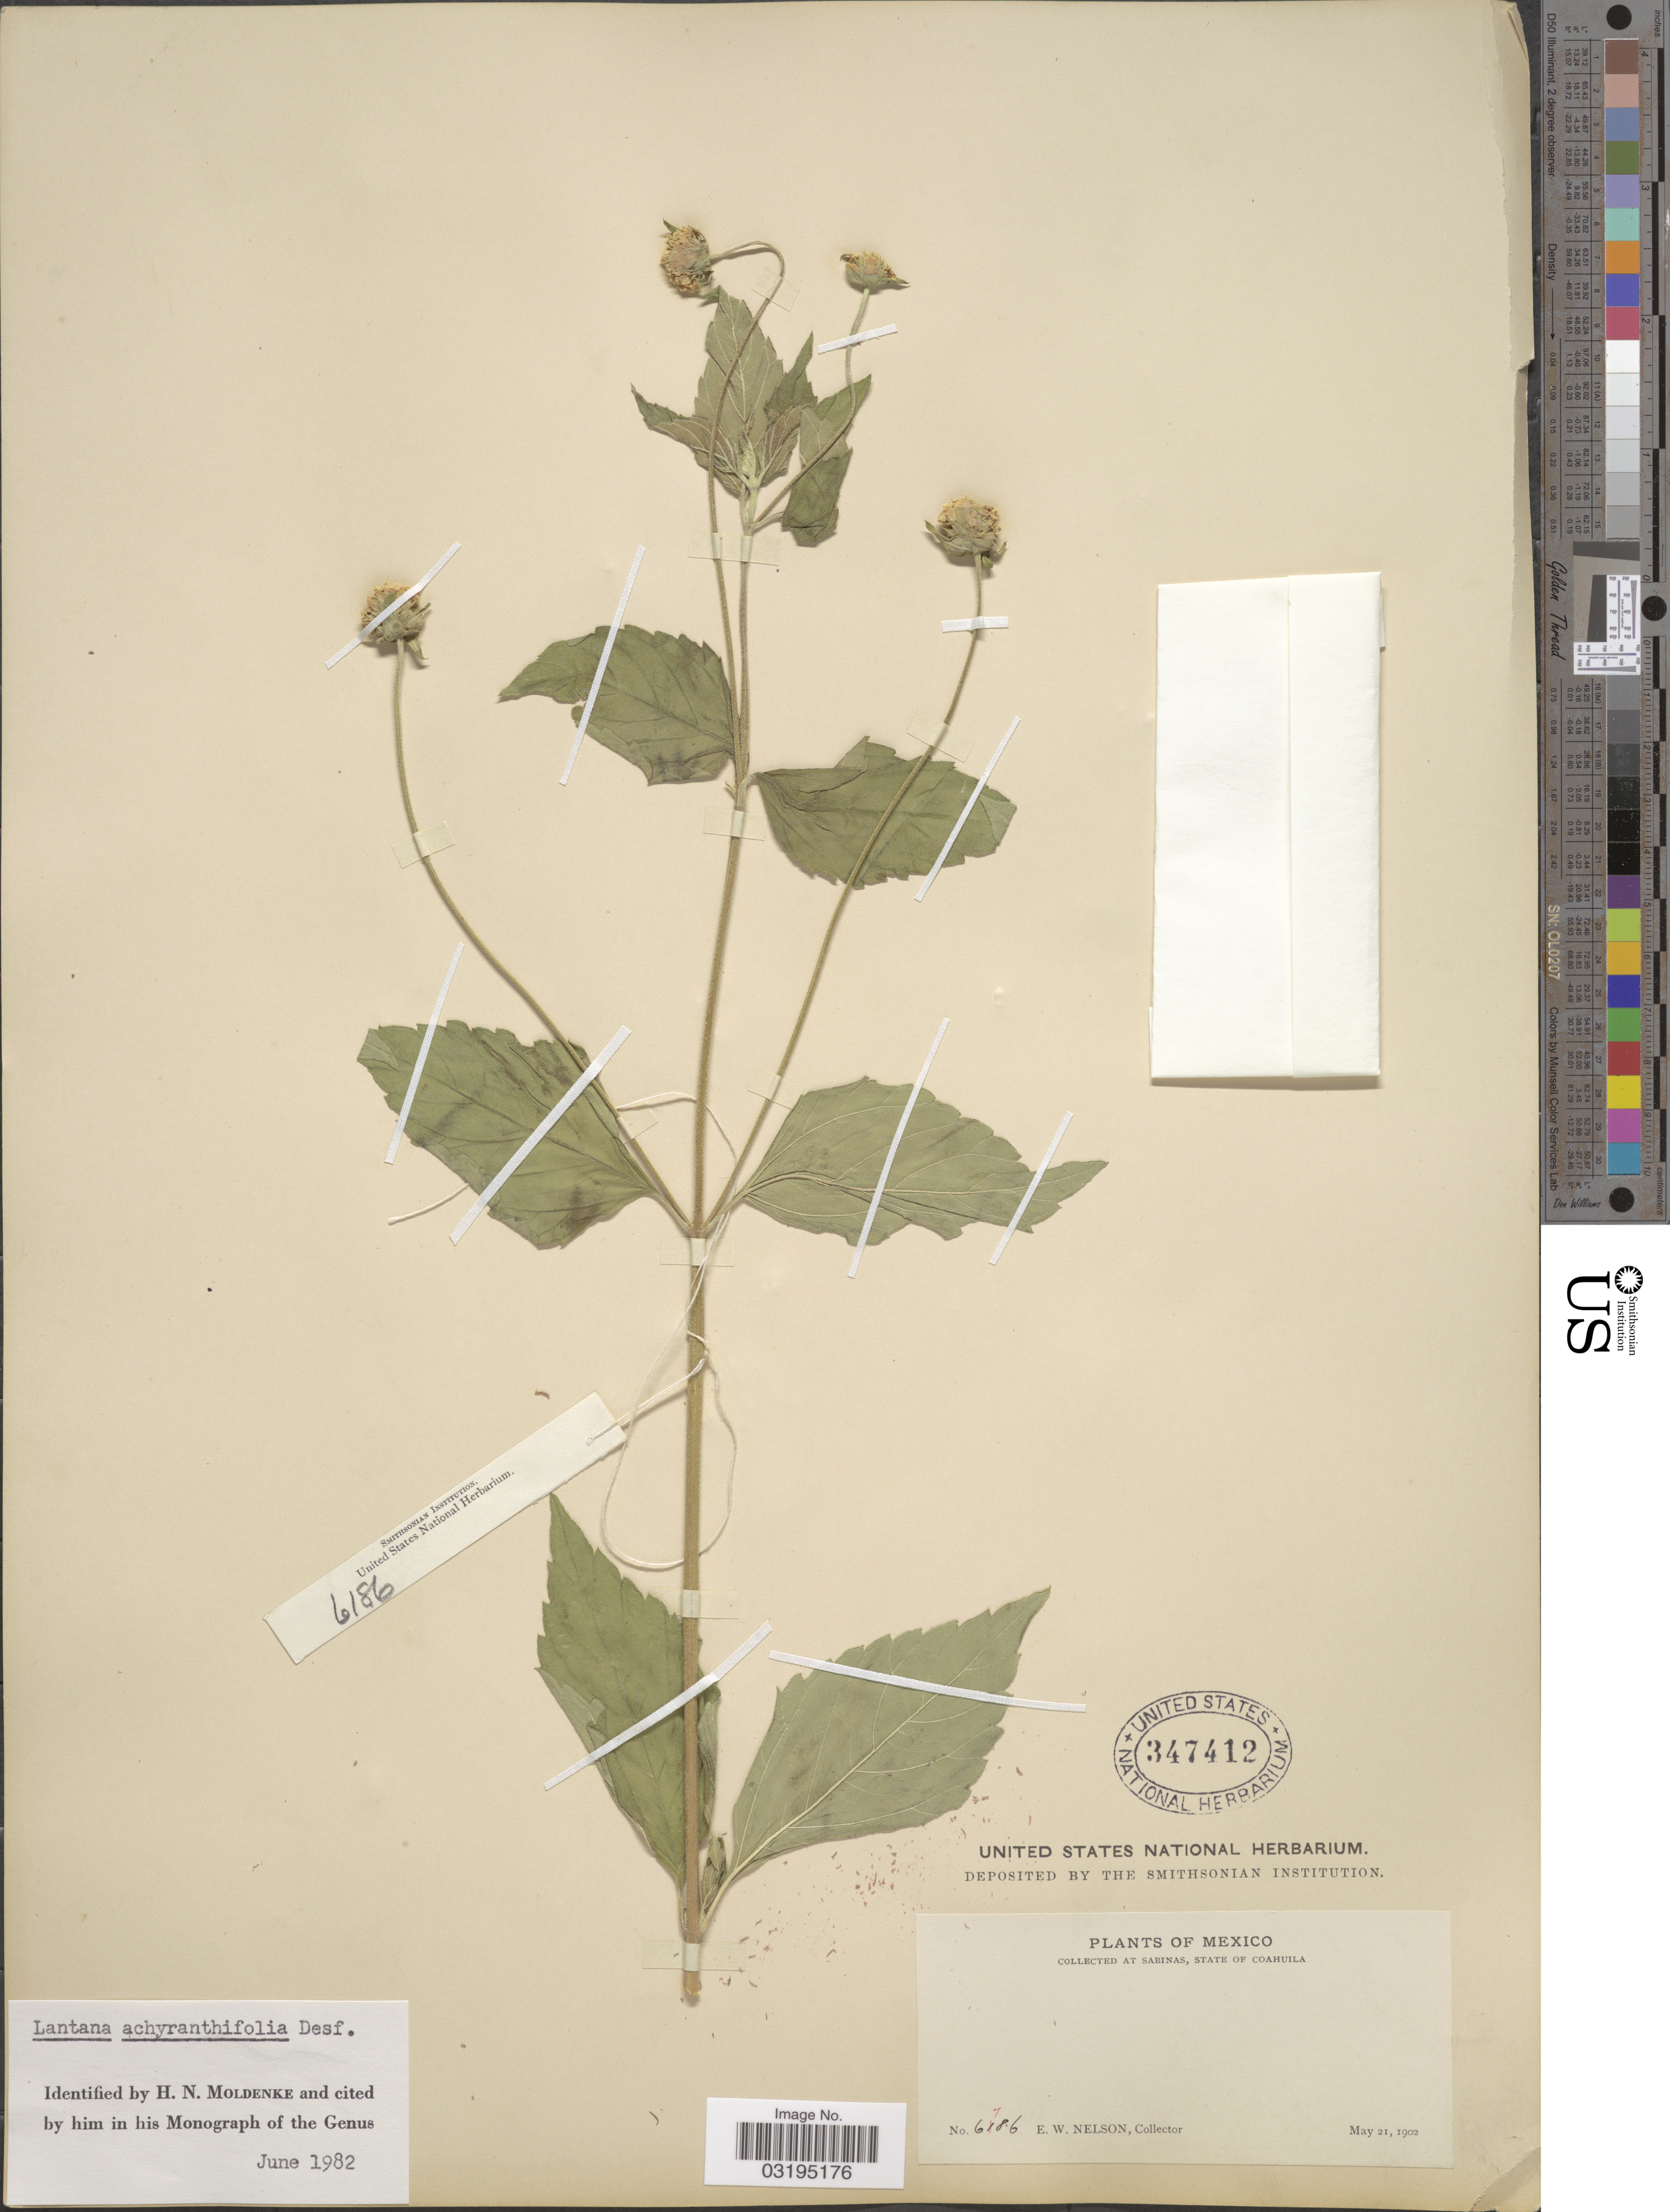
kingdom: Plantae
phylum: Tracheophyta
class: Magnoliopsida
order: Lamiales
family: Verbenaceae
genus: Lantana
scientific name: Lantana achyranthifolia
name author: Desf.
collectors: E. W. Nelson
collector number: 6786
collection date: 1902-05-21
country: Mexico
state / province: Coahuila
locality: At Sabinas.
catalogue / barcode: US 347412